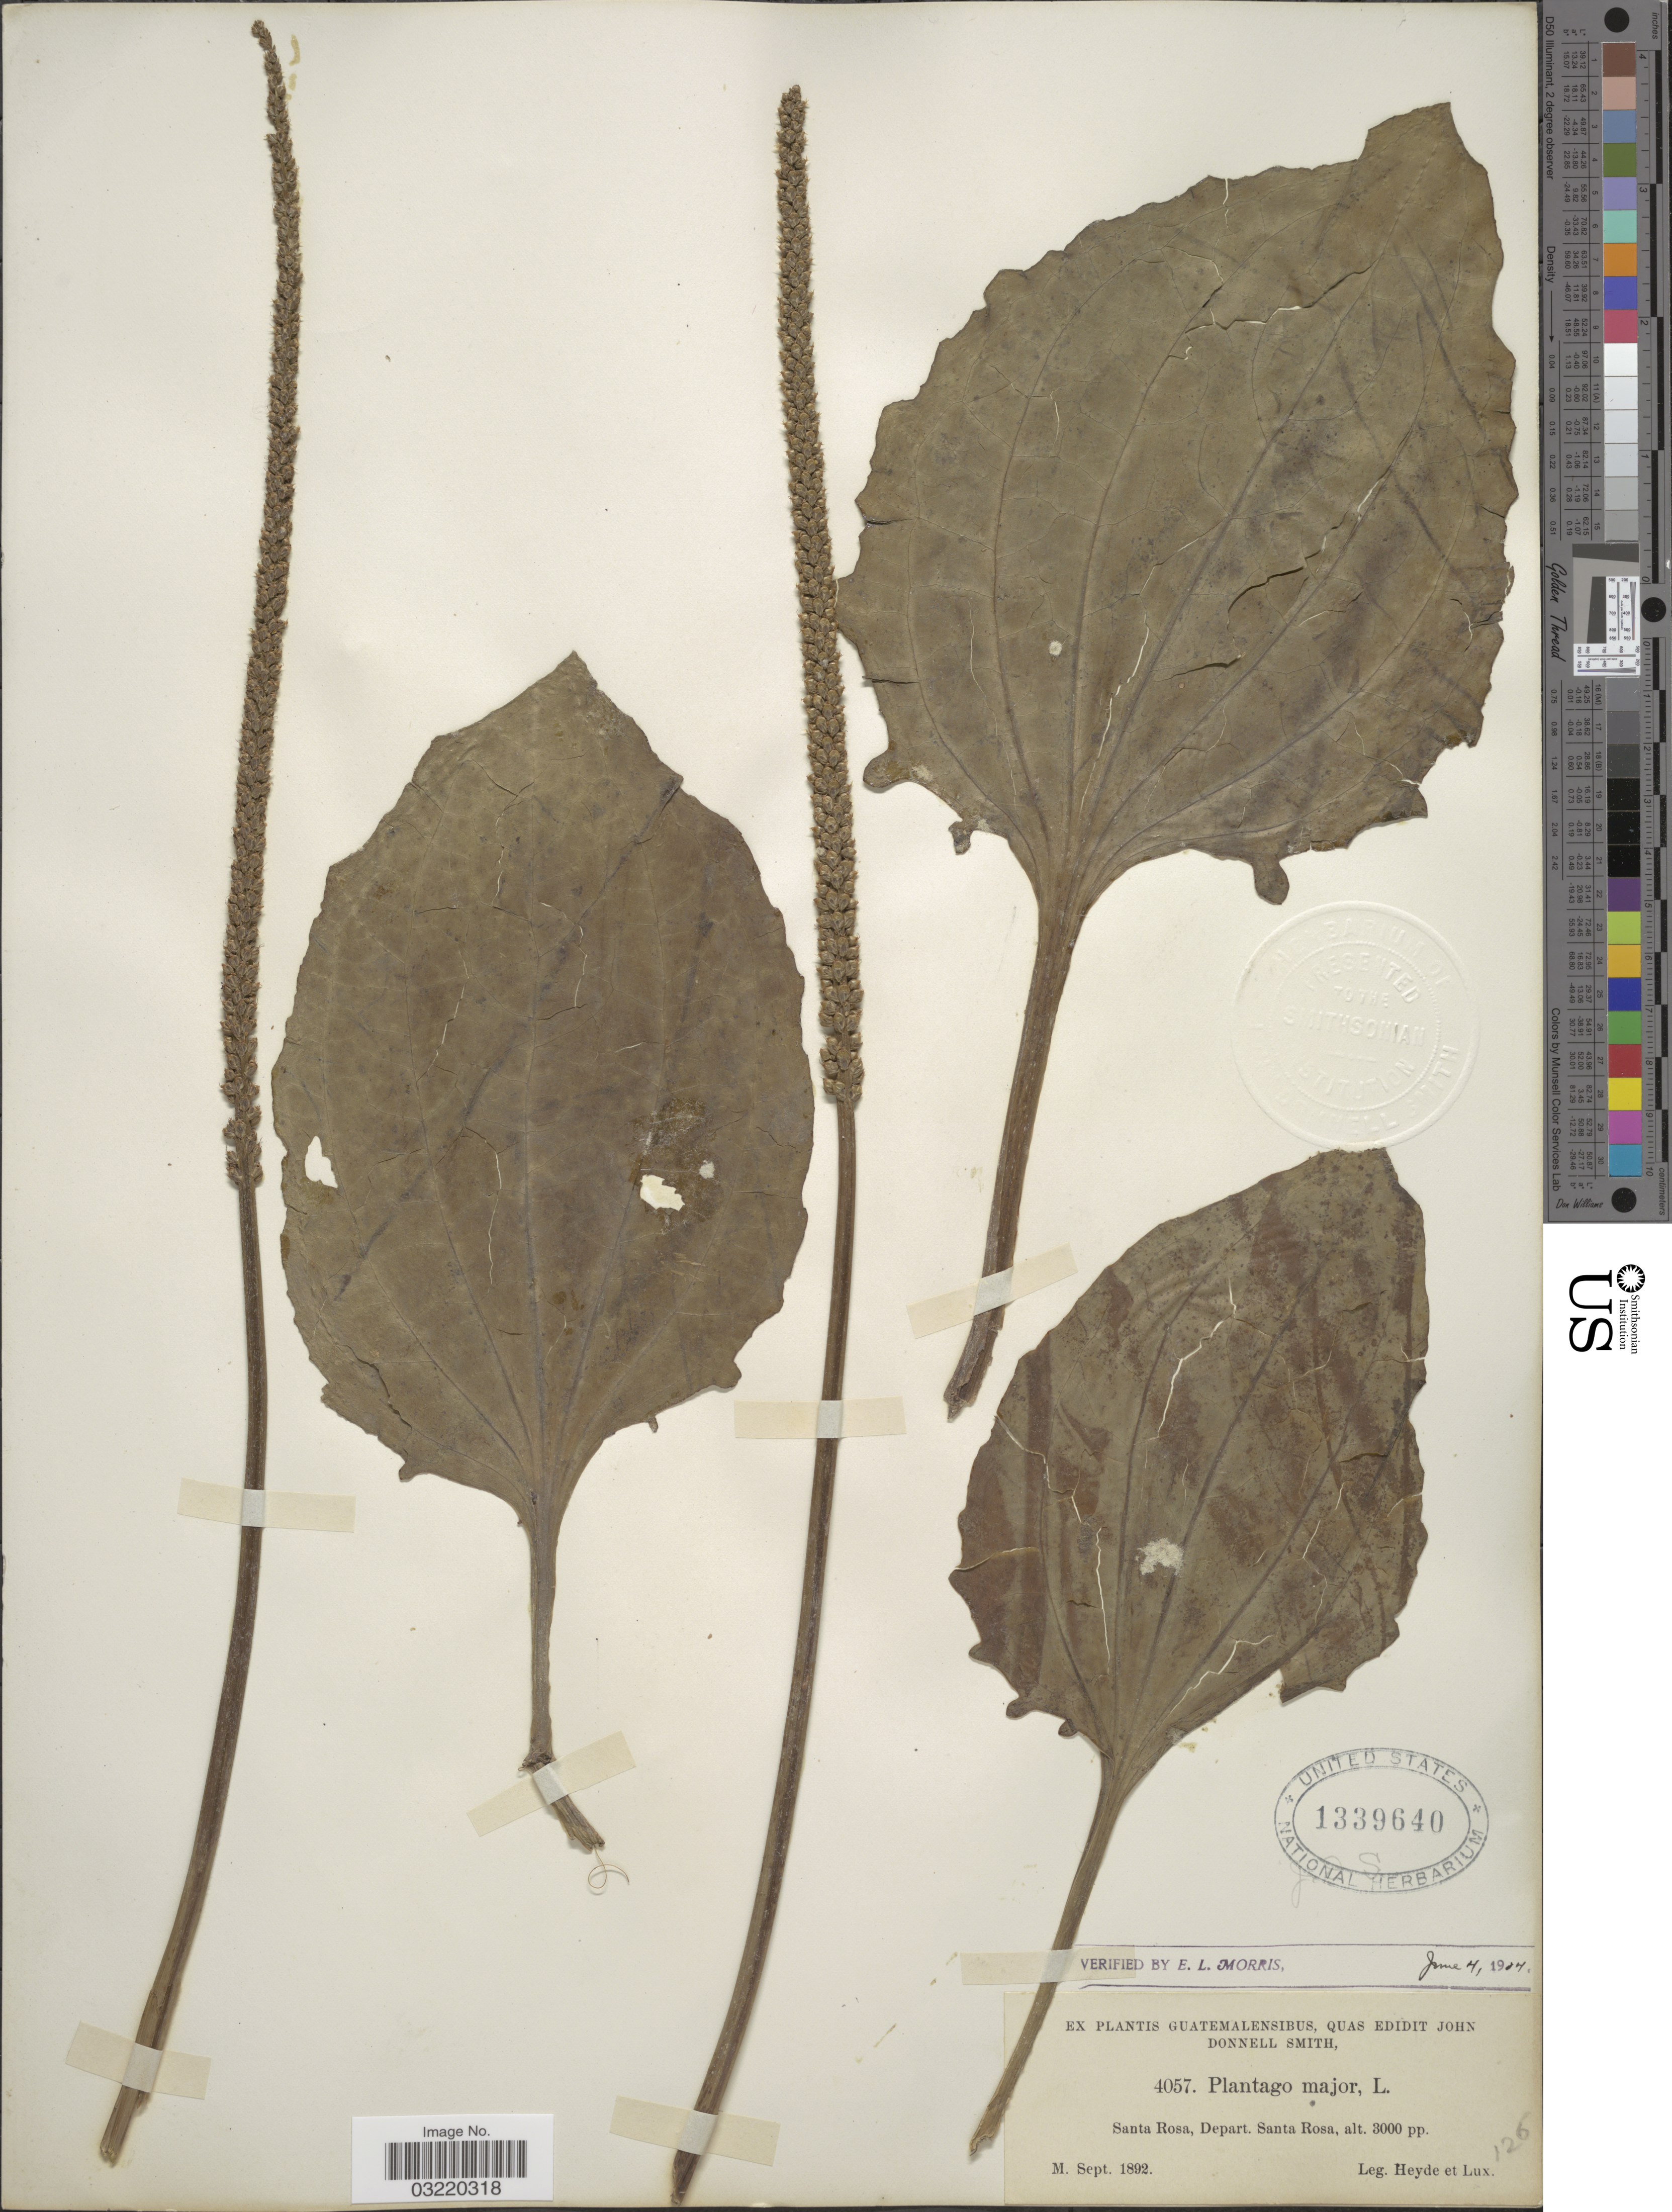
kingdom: Plantae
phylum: Tracheophyta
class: Magnoliopsida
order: Lamiales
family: Plantaginaceae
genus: Plantago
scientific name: Plantago major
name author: L.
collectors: Heyde & Lux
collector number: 4057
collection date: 1892-09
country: Guatemala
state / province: Santa Rosa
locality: Depart. Santa Rosa.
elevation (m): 914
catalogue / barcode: US 1339640